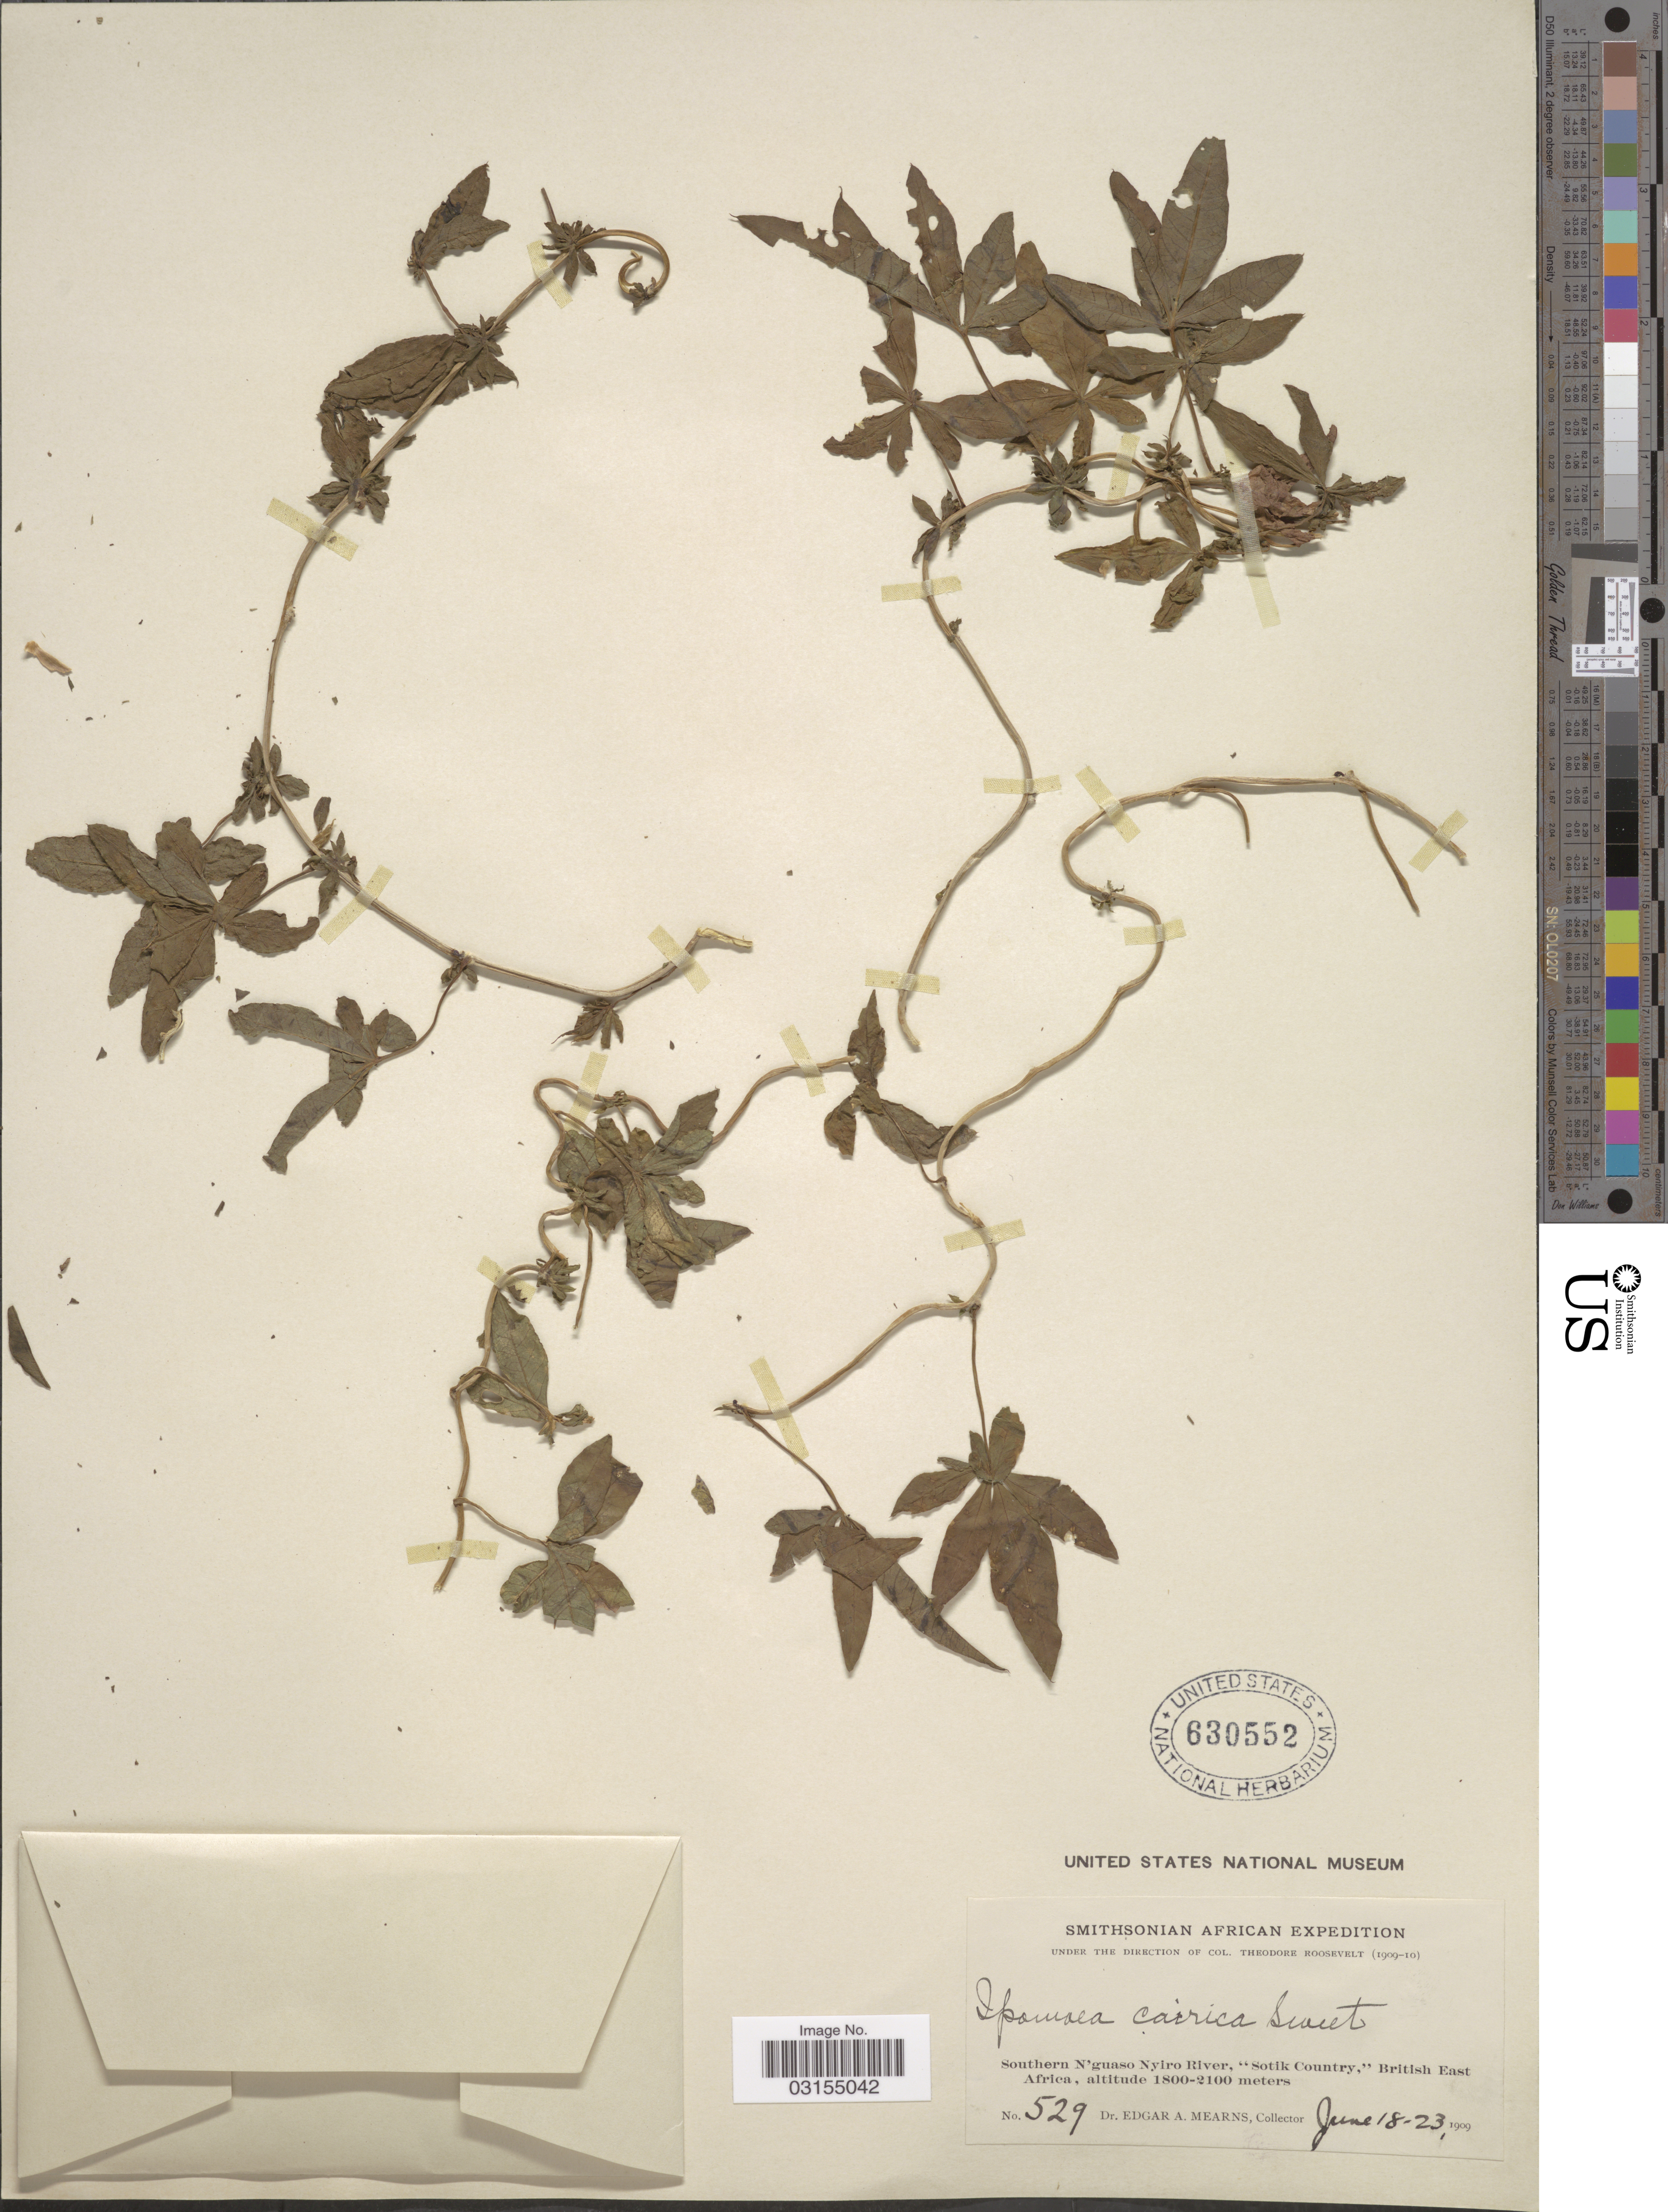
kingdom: Plantae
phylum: Tracheophyta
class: Magnoliopsida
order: Solanales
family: Convolvulaceae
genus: Ipomoea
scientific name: Ipomoea cairica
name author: (L.) Sweet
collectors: E. A. Mearns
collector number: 529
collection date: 1909-06-18/1909-06-23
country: Kenya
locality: Southern N'guaso Nyiro River, "Sotik Country," British East Africa.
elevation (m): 1800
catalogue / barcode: US 630552